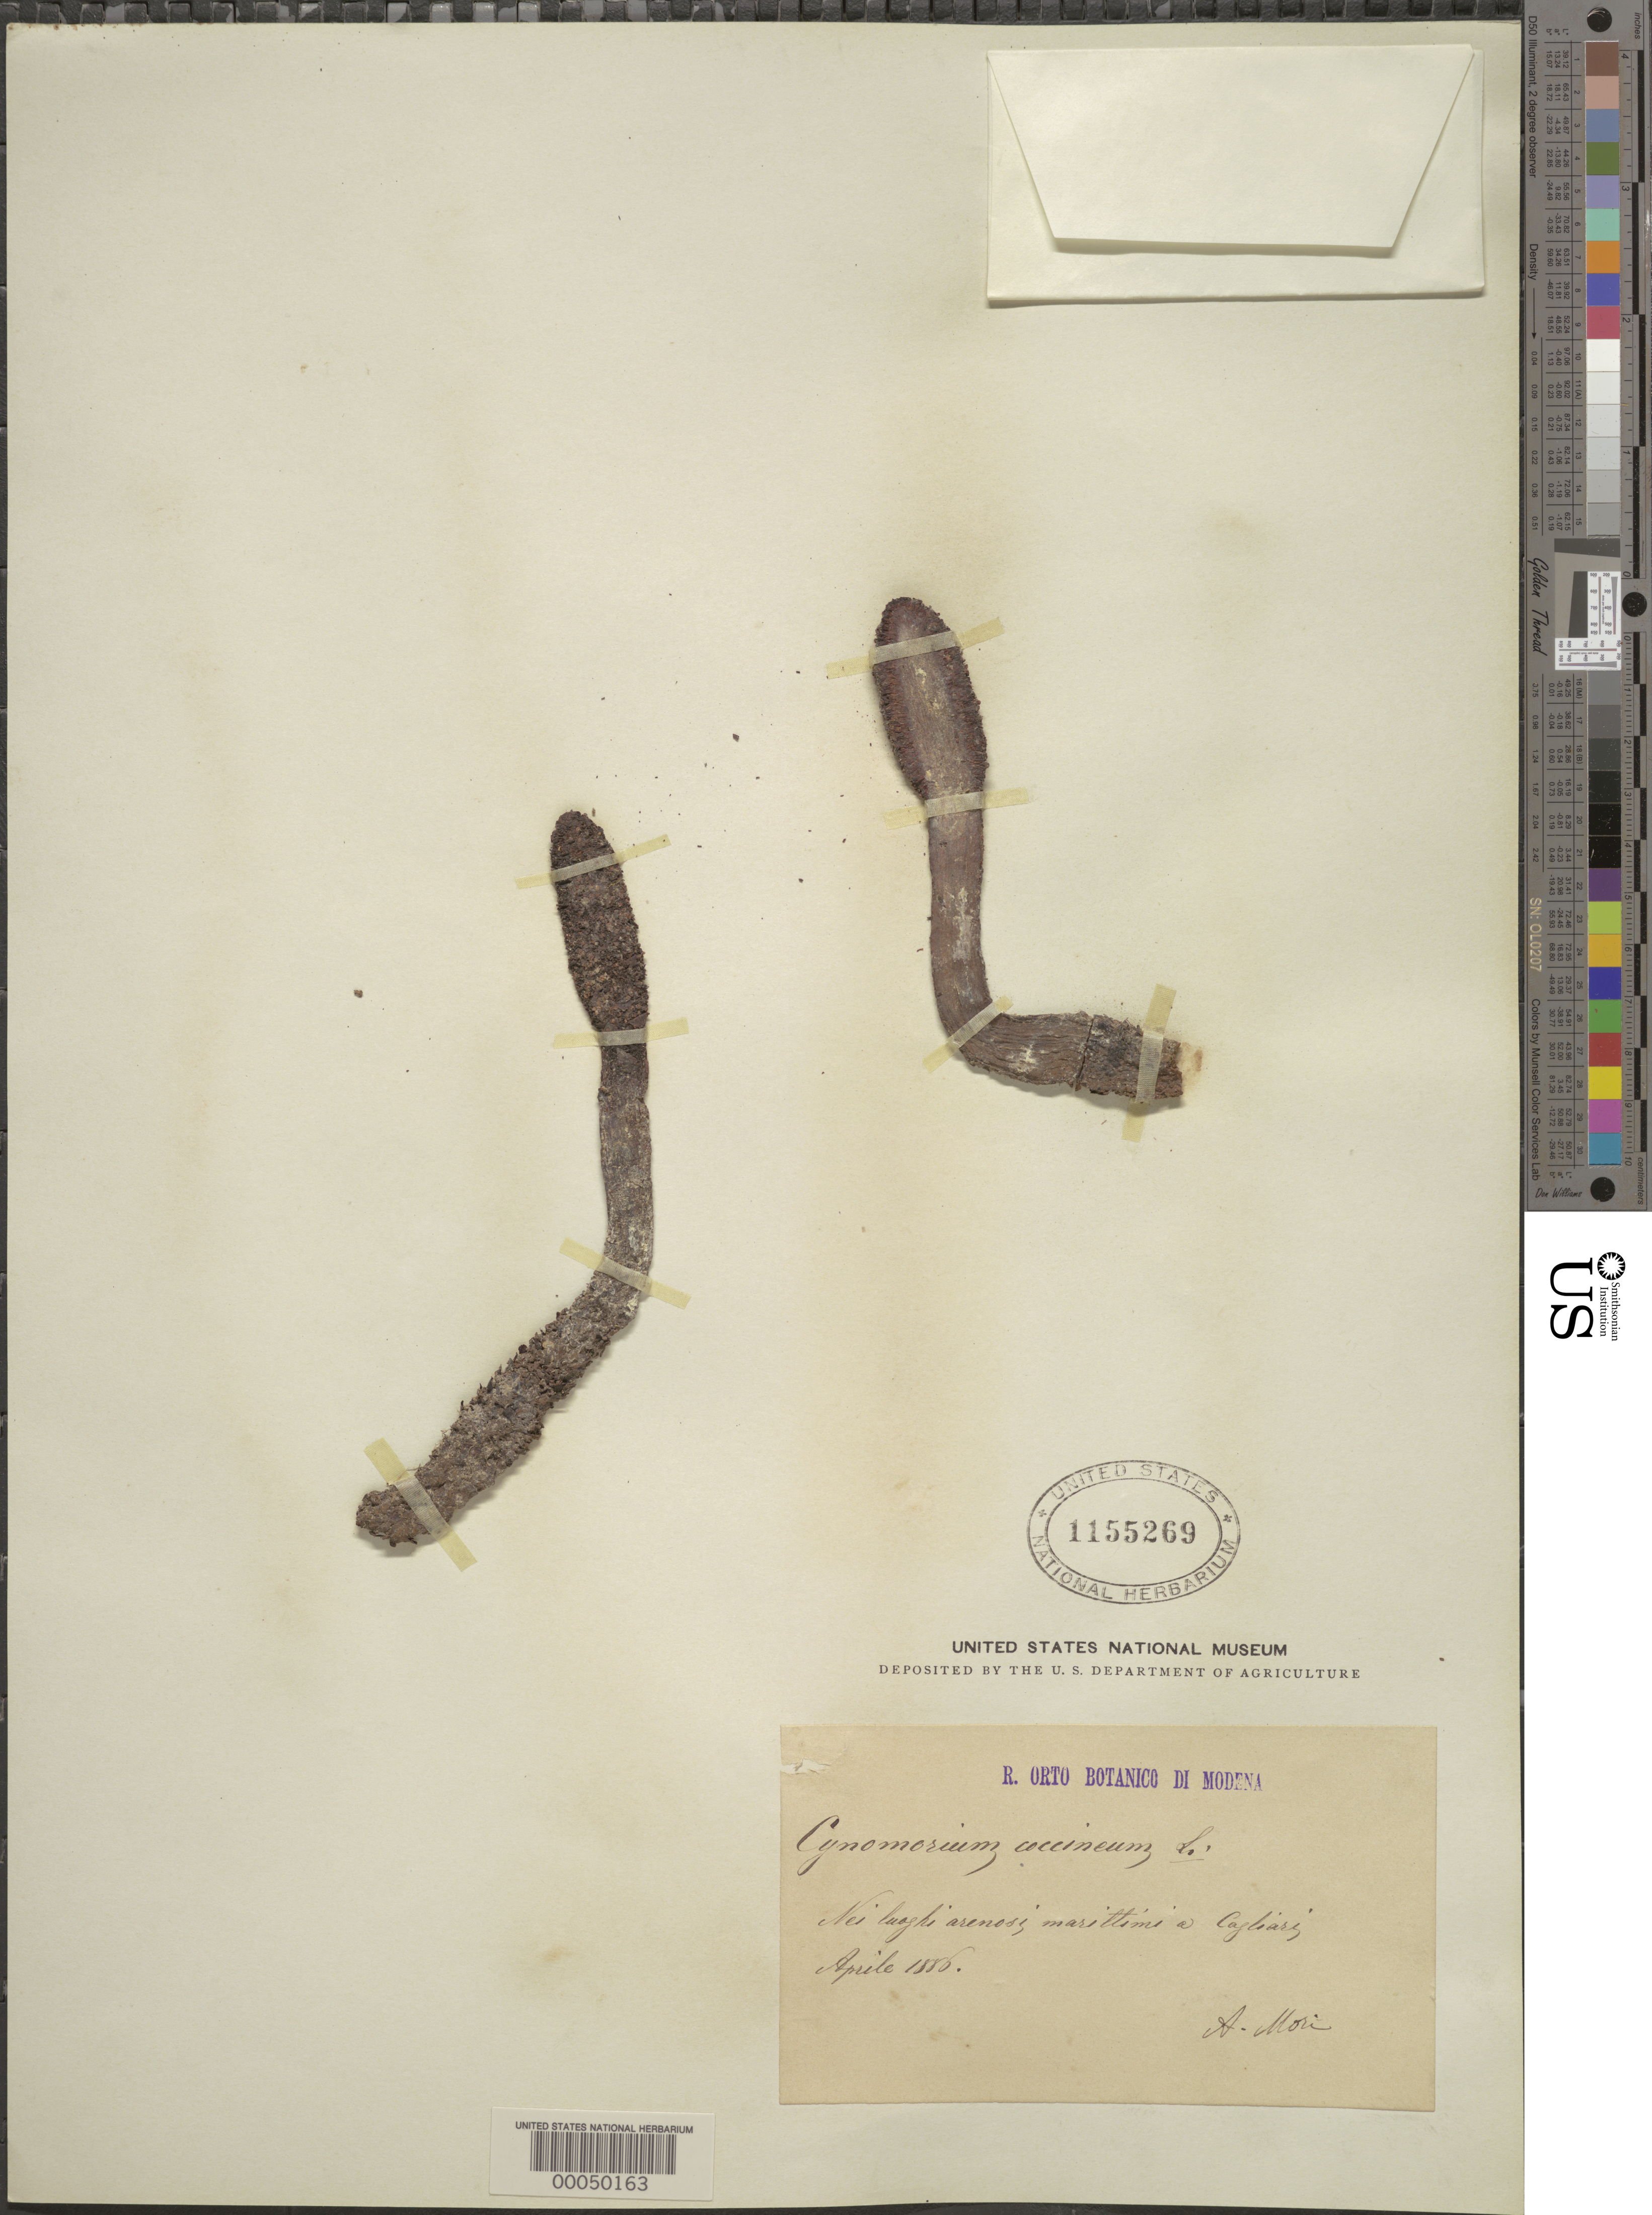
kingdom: Plantae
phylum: Tracheophyta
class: Magnoliopsida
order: Saxifragales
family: Cynomoriaceae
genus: Cynomorium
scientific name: Cynomorium coccineum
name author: L.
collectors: A. Mori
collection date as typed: Apr 1886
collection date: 1886-04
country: Italy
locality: Cagliari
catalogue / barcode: US 1155269